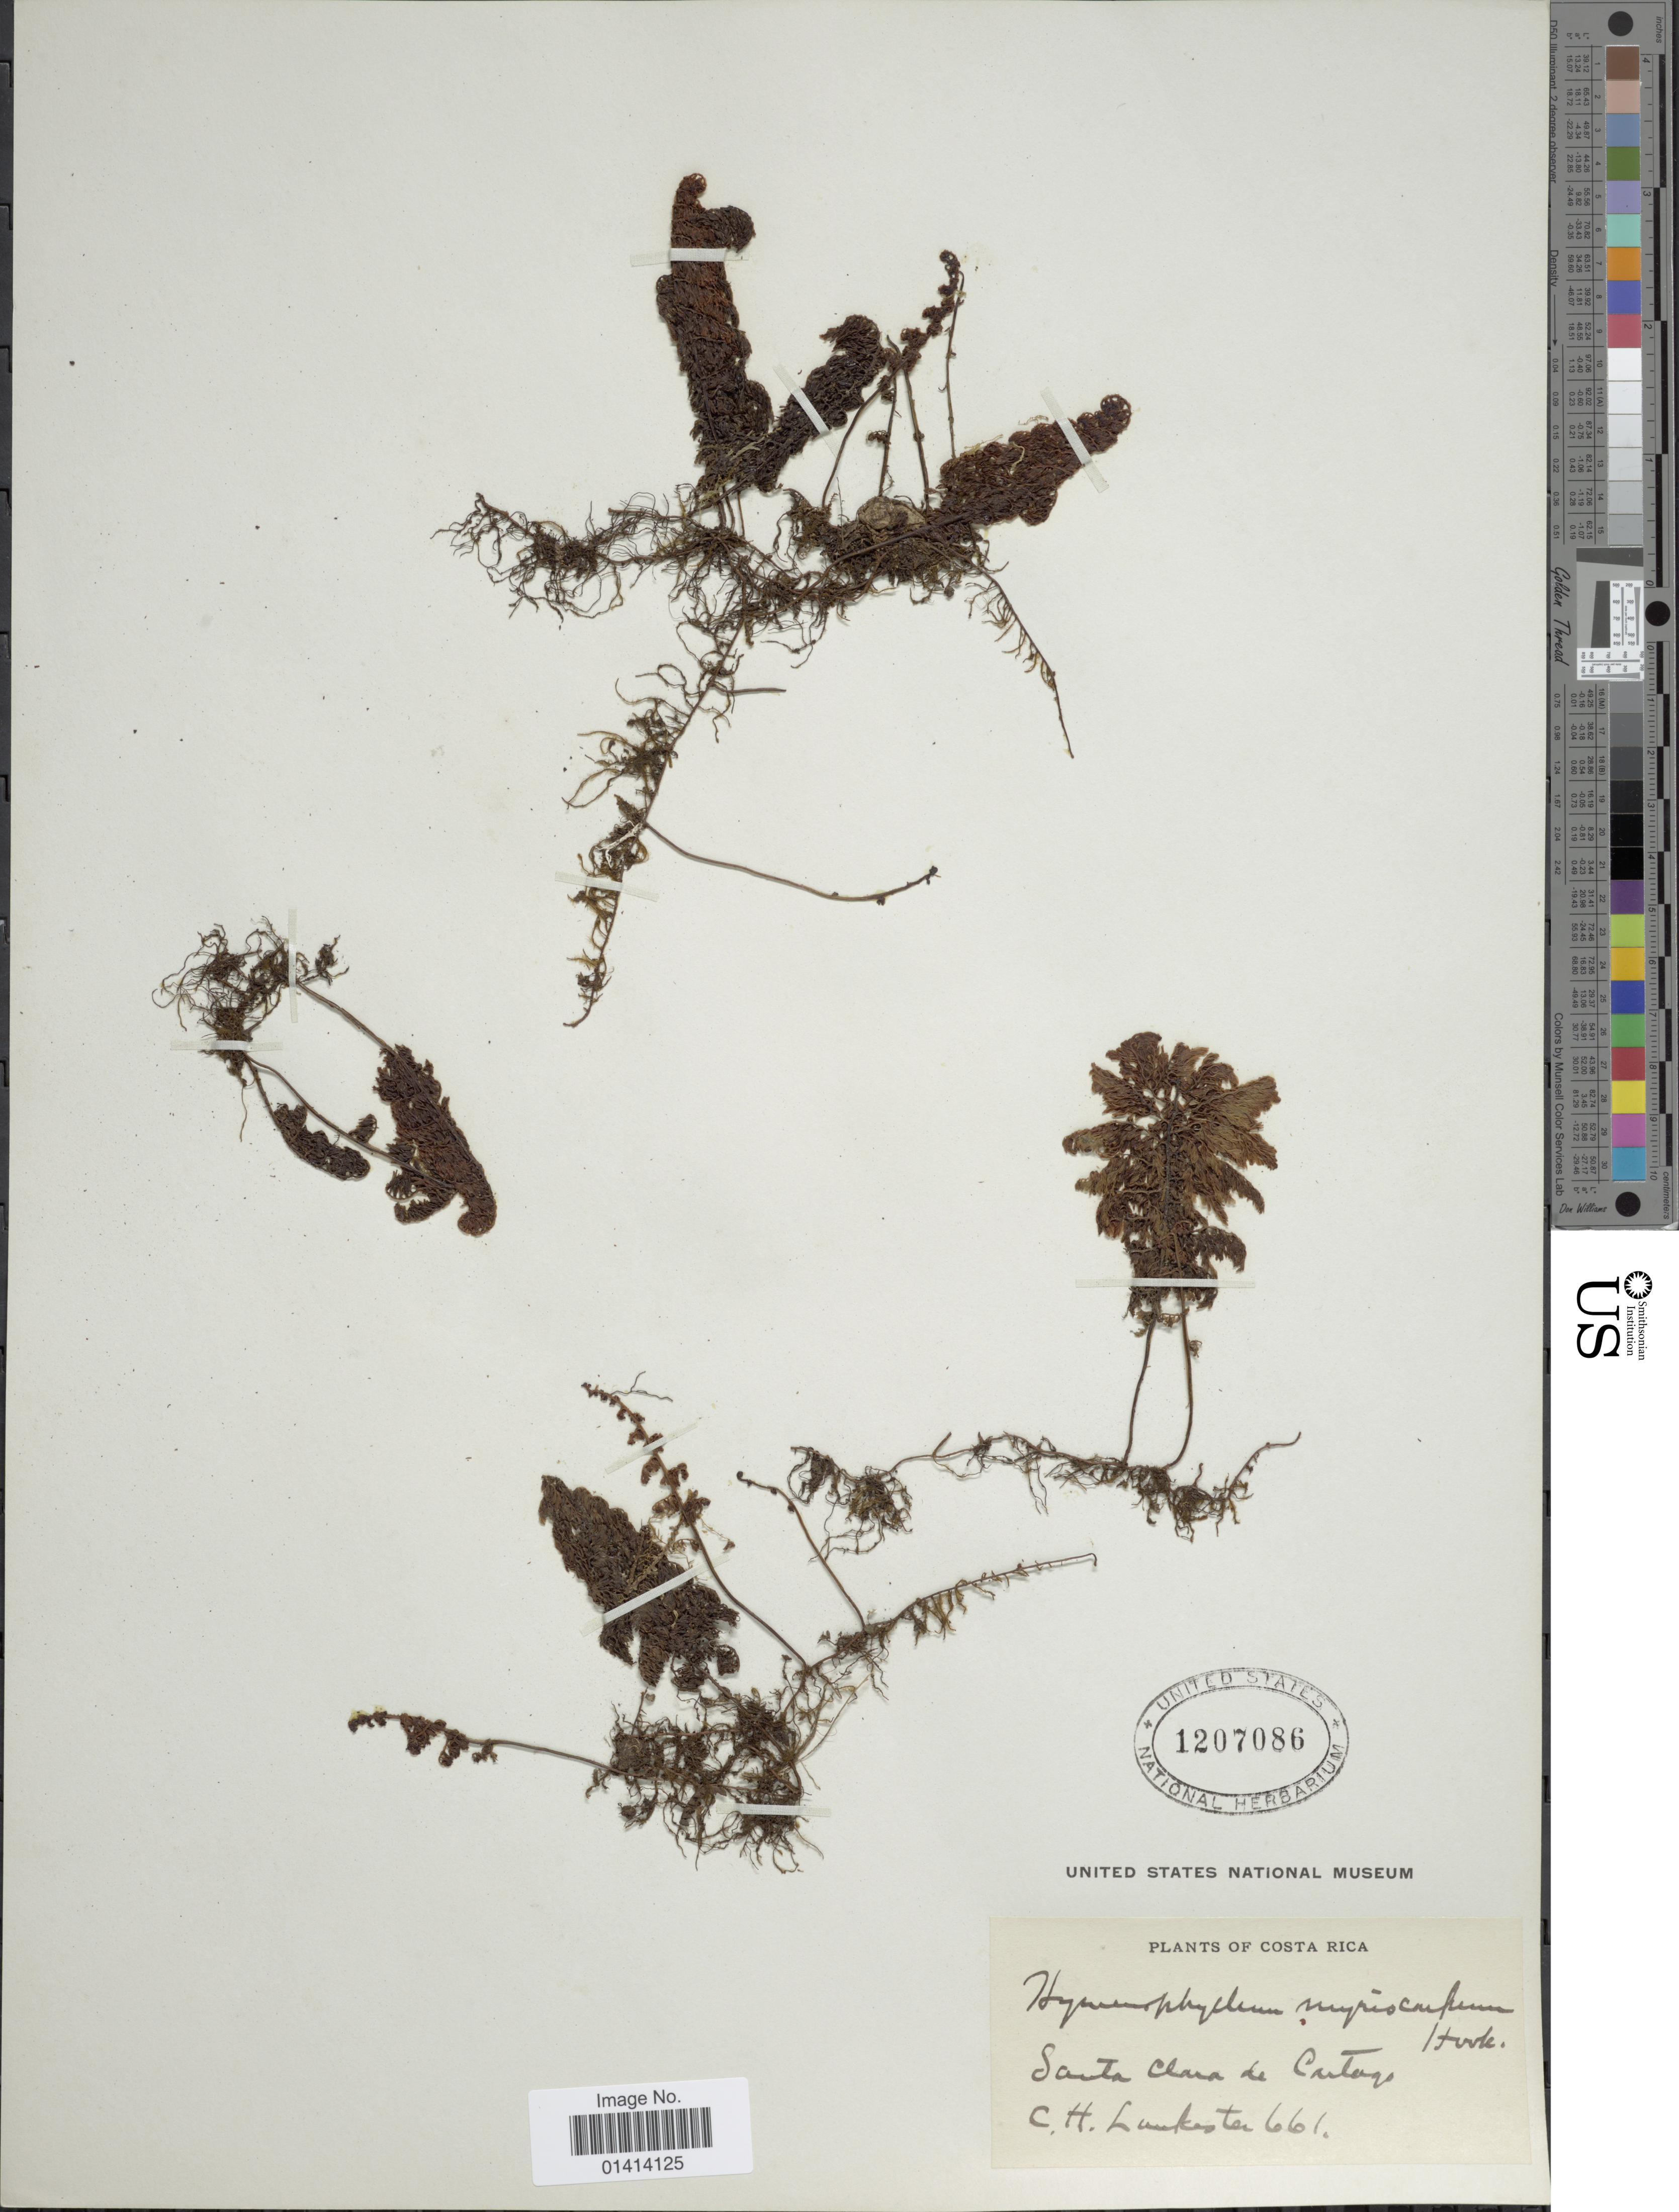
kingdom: Plantae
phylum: Tracheophyta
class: Polypodiopsida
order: Hymenophyllales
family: Hymenophyllaceae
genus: Hymenophyllum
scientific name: Hymenophyllum myriocarpum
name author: Hook.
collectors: C. H. Lankester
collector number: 661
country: Costa Rica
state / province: Cartago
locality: Santa Clara de Cartago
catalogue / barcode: US 1207086